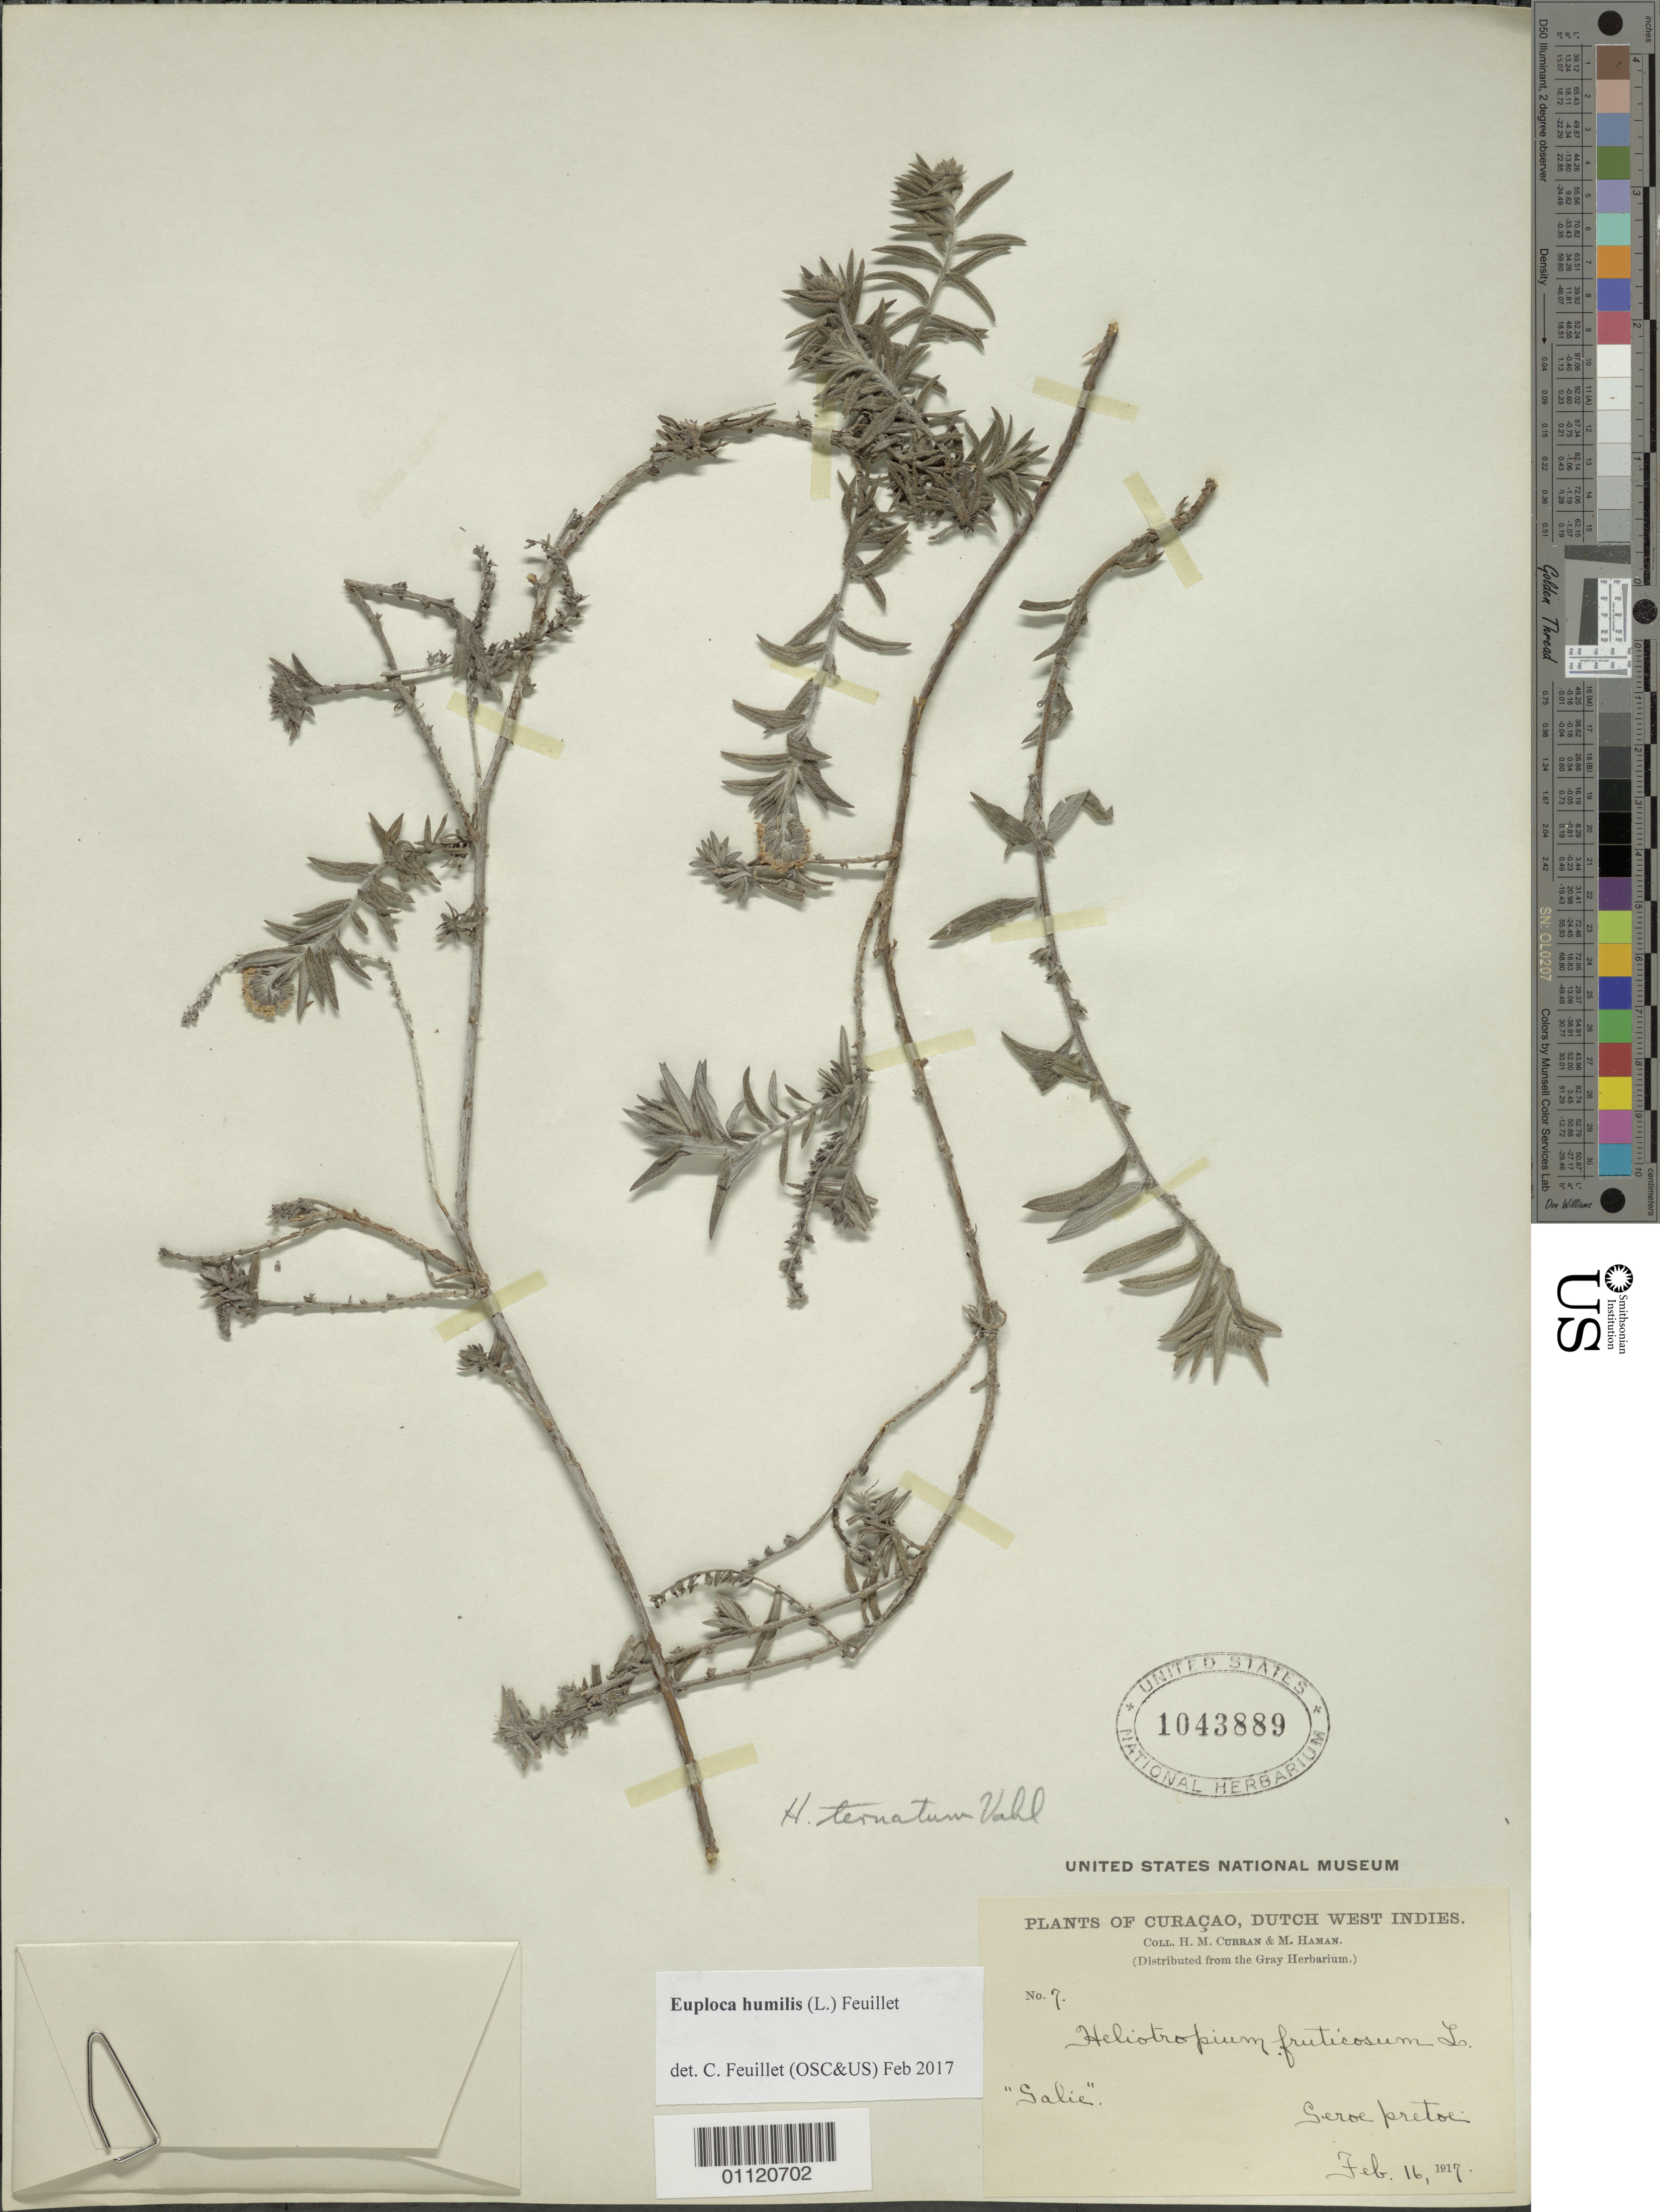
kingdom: Plantae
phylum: Tracheophyta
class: Magnoliopsida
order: Boraginales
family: Heliotropiaceae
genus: Heliotropium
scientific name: Heliotropium ternatum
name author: Vahl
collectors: H. M. Curran & M. Haman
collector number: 7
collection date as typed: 16 Feb 1917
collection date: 1917-02-16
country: Curaçao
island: Curaçao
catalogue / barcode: US 1043889